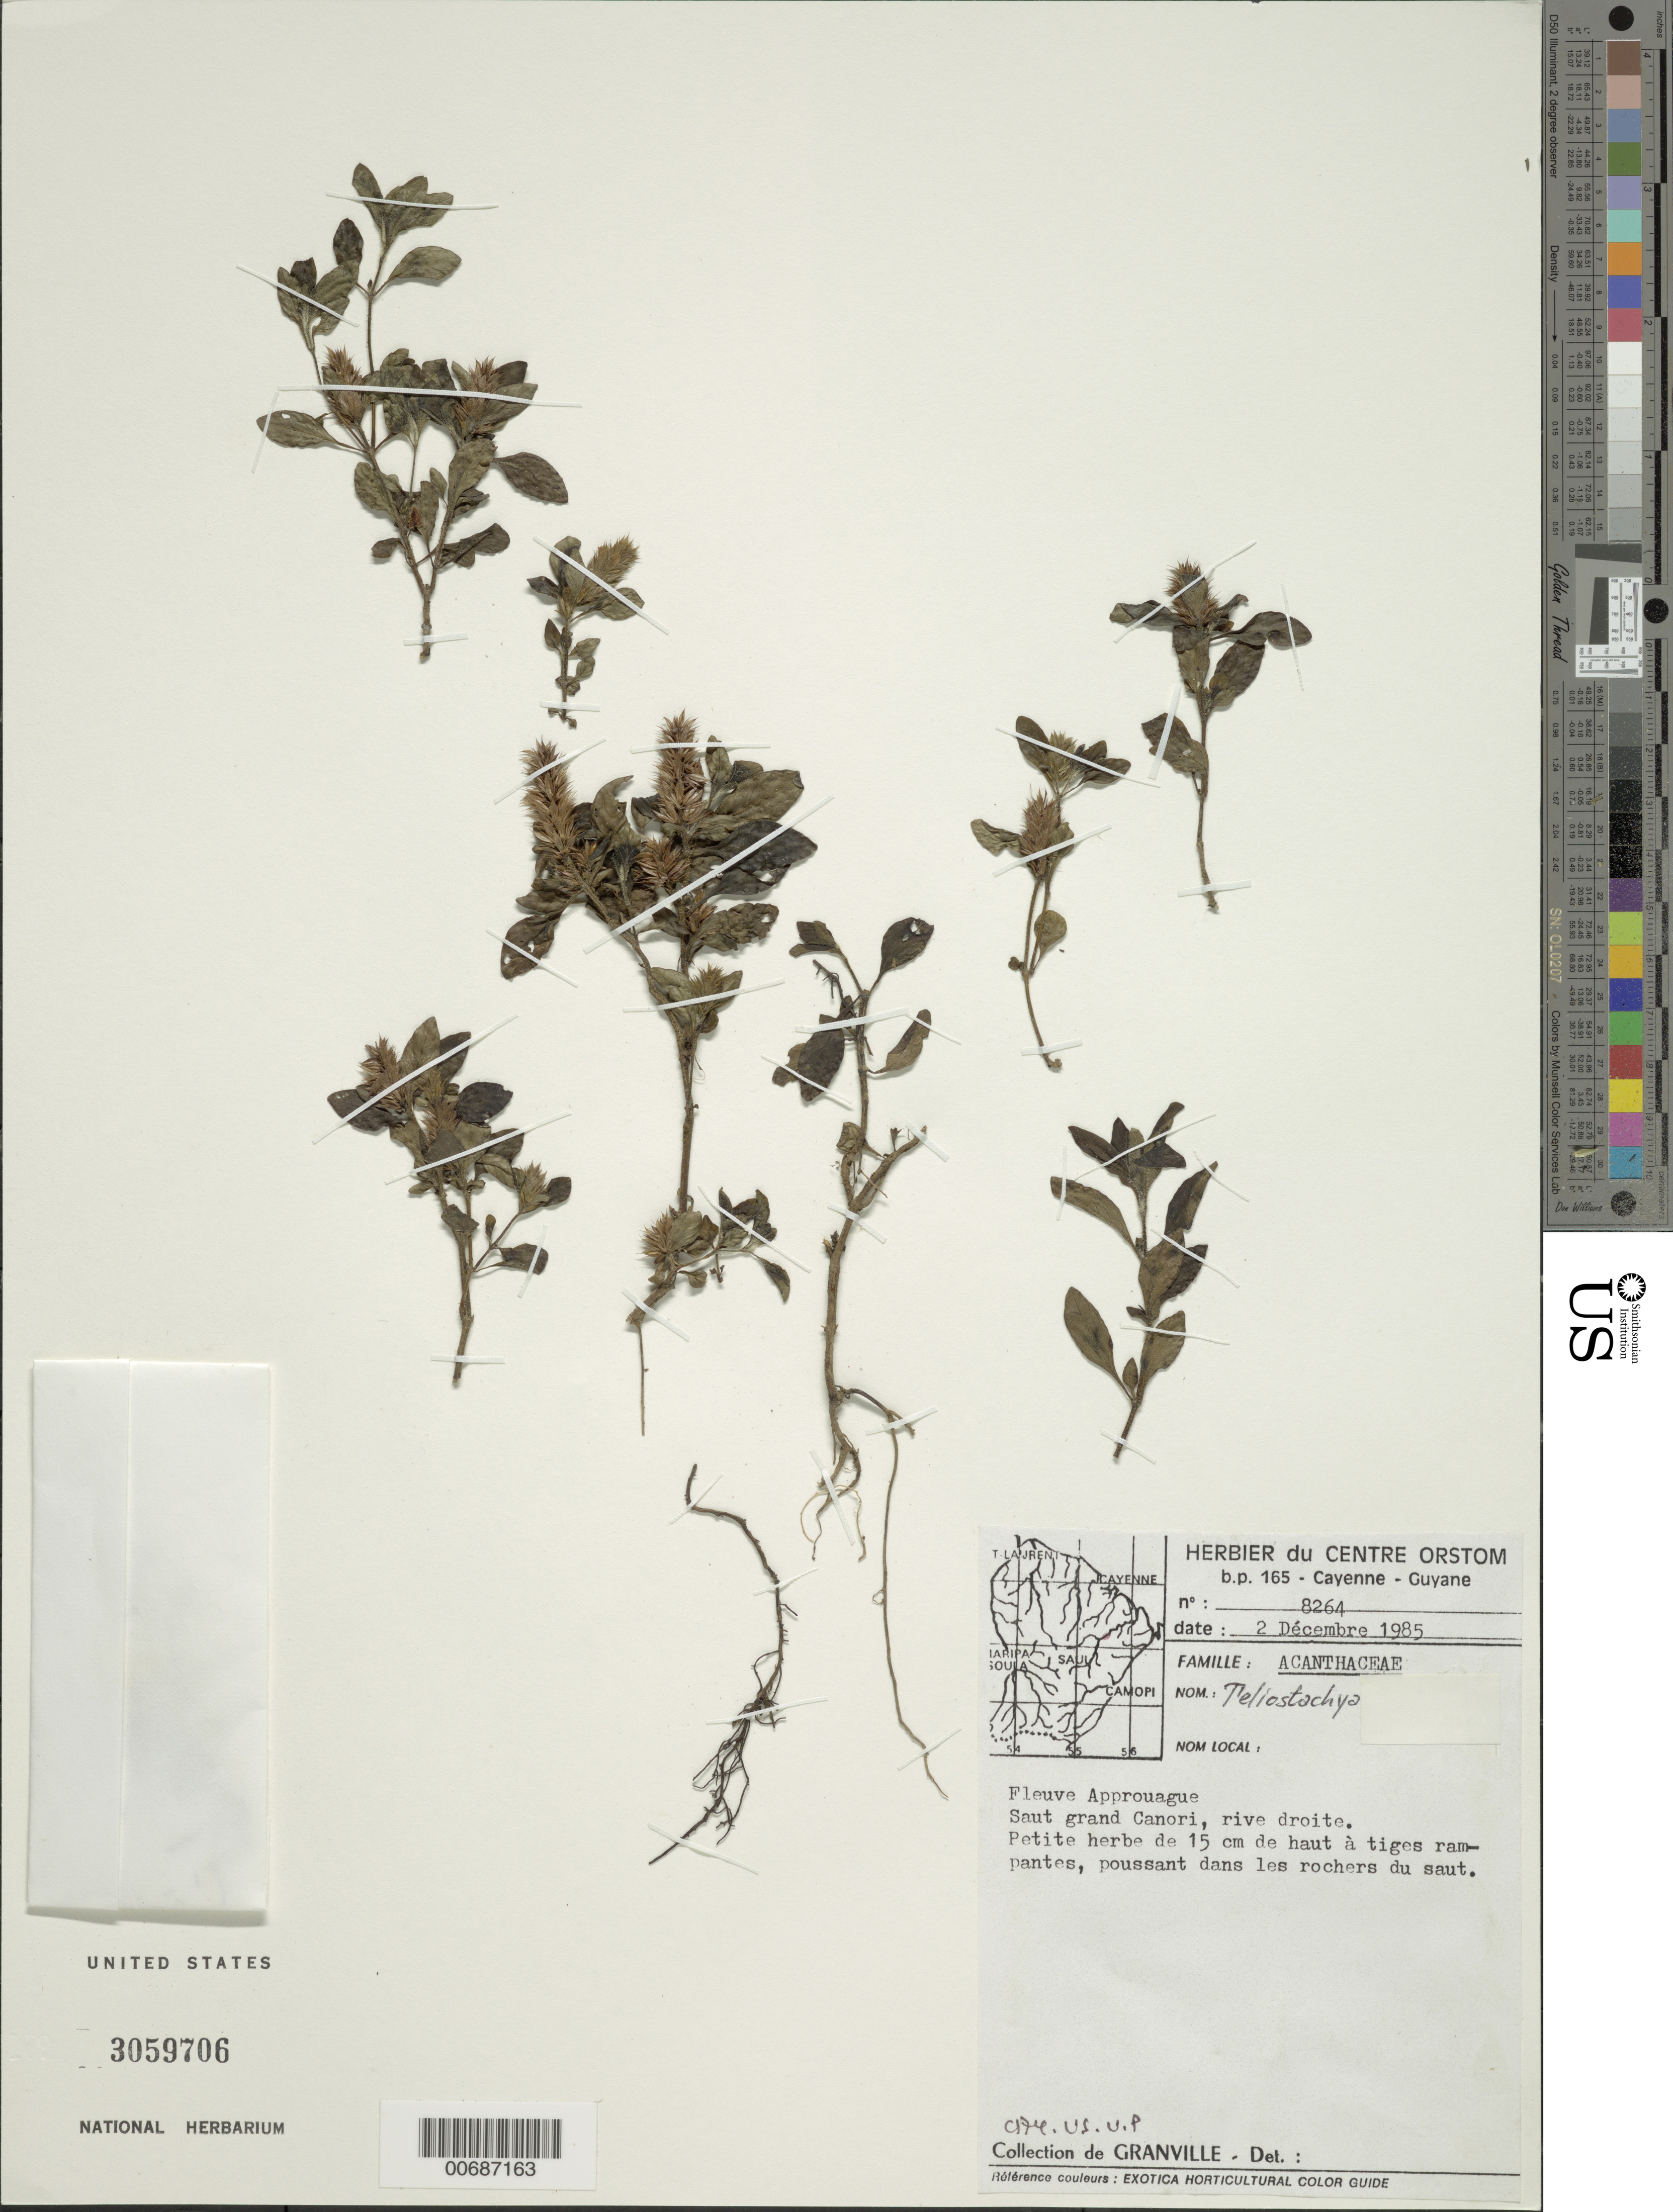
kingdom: Plantae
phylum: Tracheophyta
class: Magnoliopsida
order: Lamiales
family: Acanthaceae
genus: Teliostachya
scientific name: Teliostachya sp.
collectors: J.-J. de Granville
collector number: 8264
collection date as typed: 2-Dec-85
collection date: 1985-12-02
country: French Guiana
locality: Approuague R., Saut grand Cañori, rive droite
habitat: Saute grand Canori, rive droite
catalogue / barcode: US 3059706